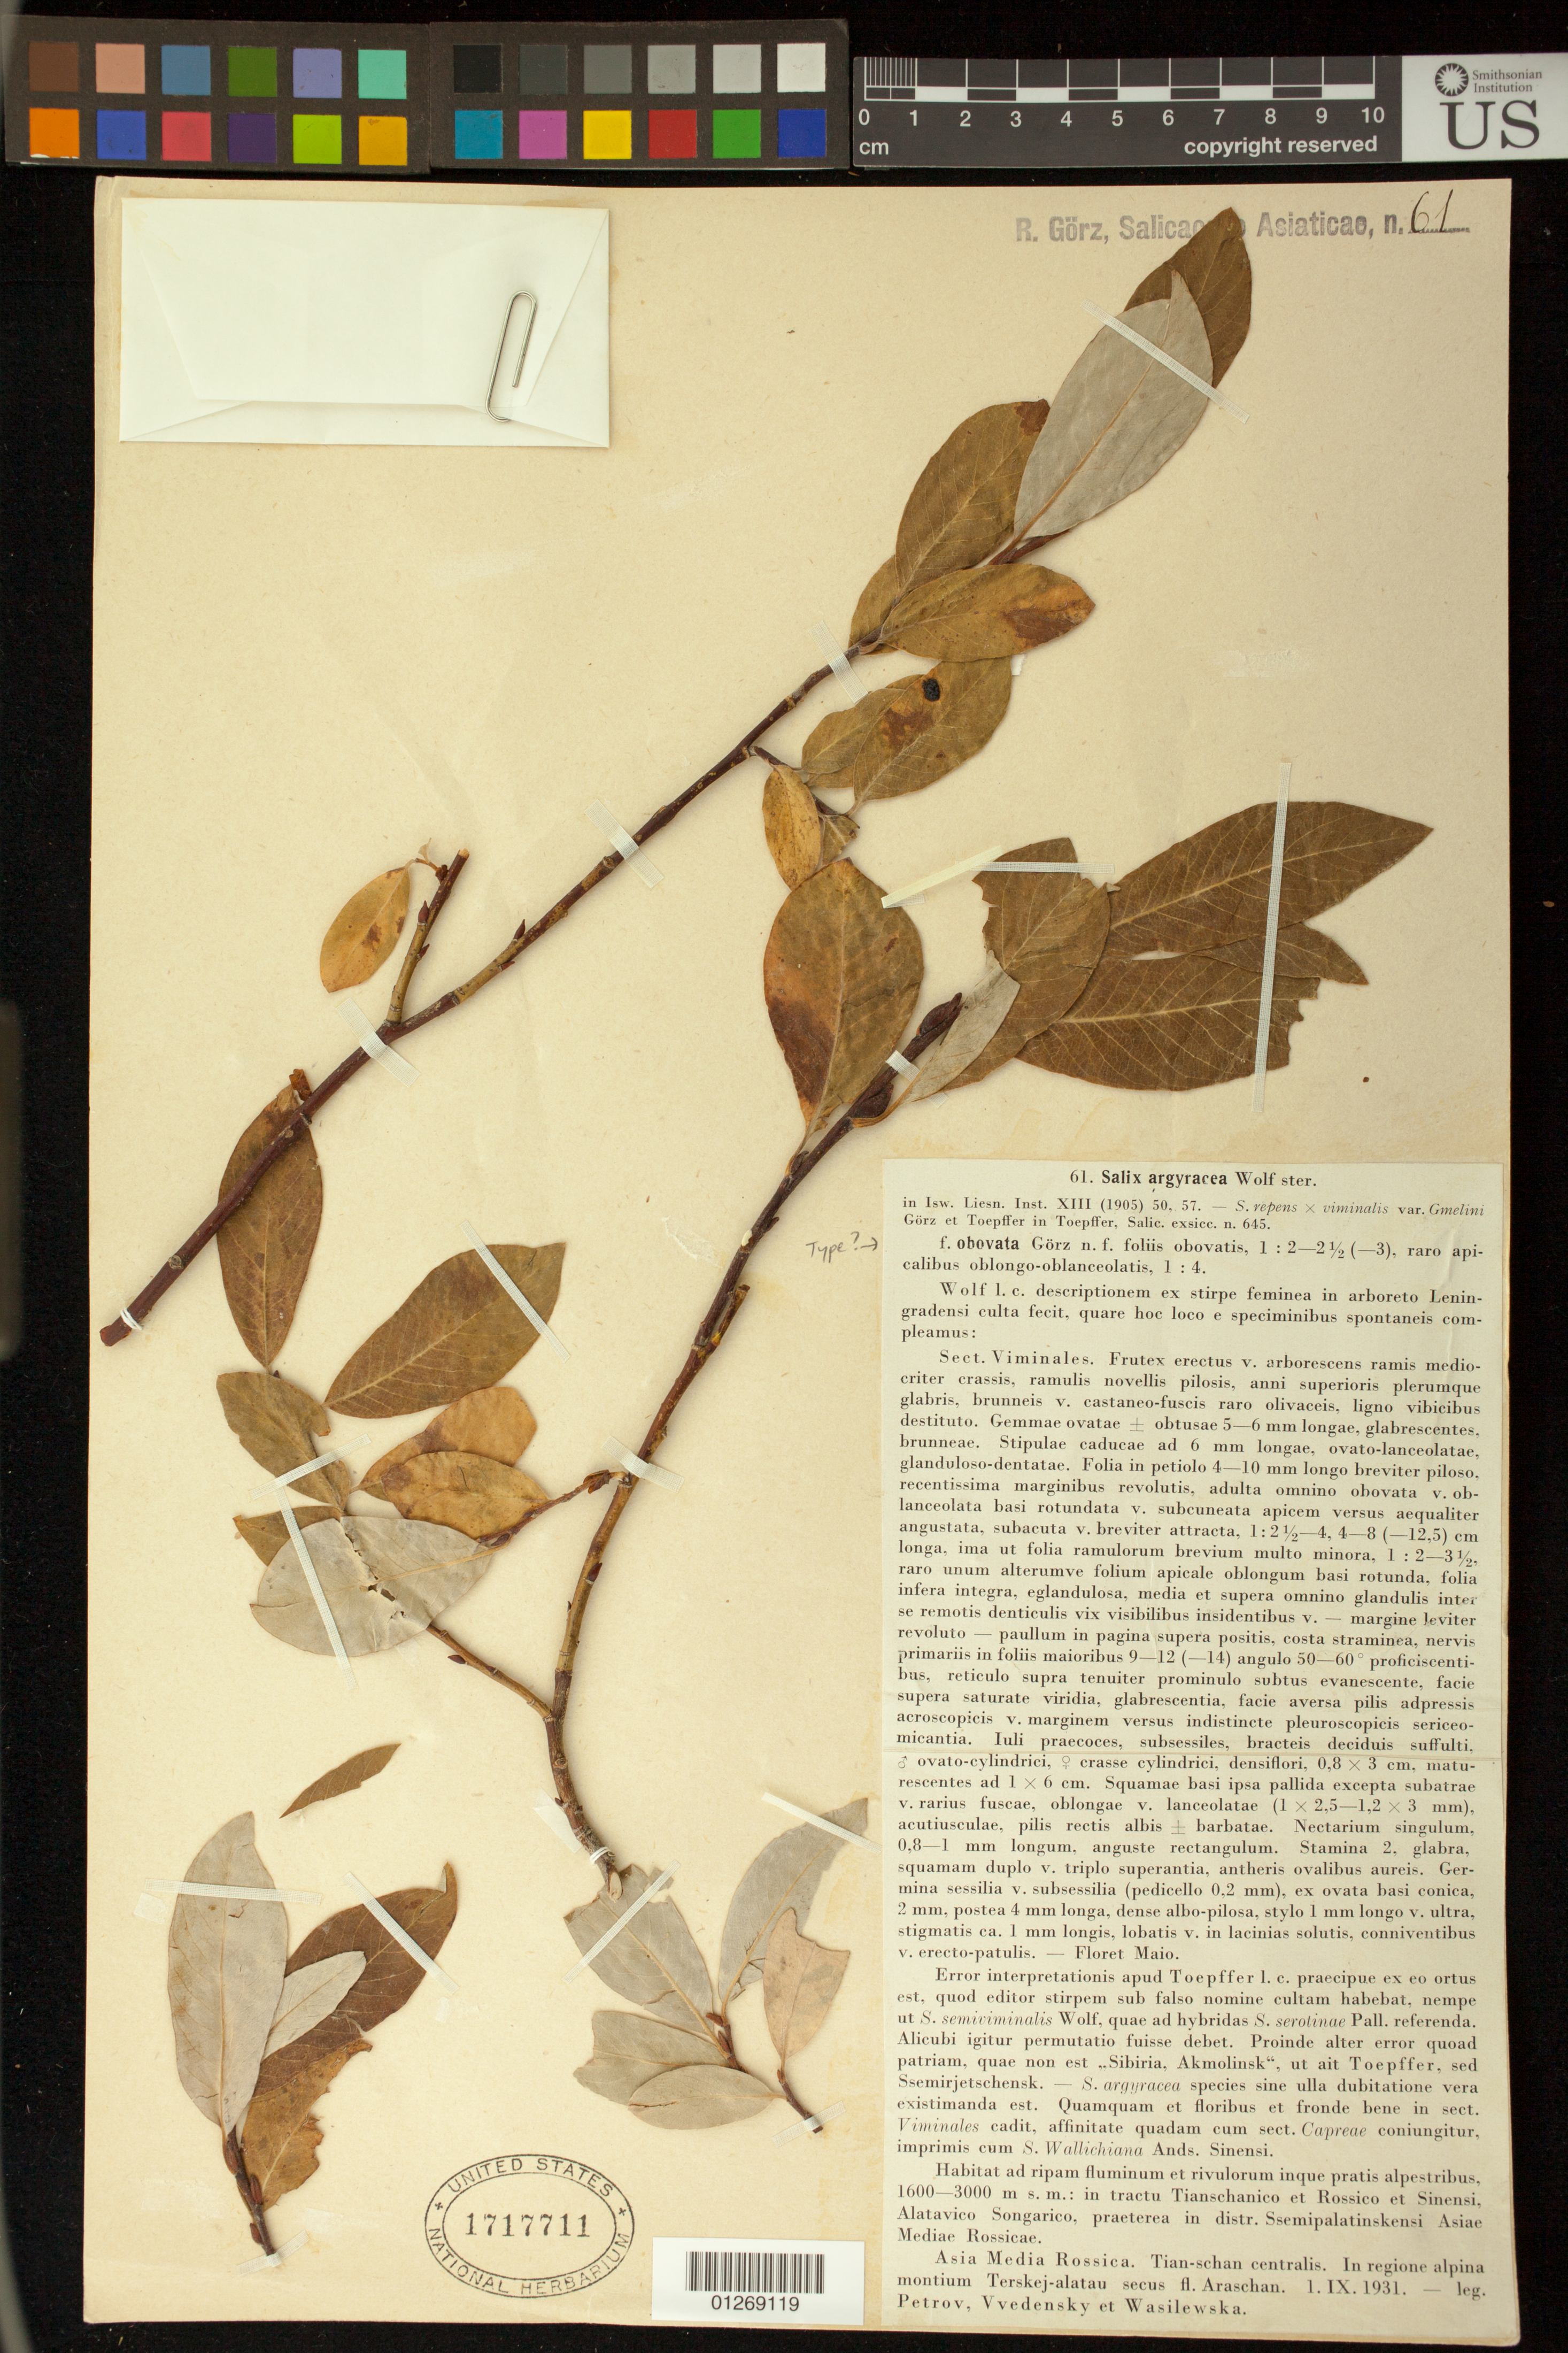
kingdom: Plantae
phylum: Tracheophyta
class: Magnoliopsida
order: Malpighiales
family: Salicaceae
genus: Salix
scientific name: Salix argyracea f. obovata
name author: Goerz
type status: Possible Type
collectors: -. Petrov, A. Vvedensky & -. Wasilewska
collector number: Salic. Asiat. 61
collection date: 1931-09-01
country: Kyrgyzstan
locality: Asia Media Rossica. Tian-schan centralis. In reigone alpina montium Terskej-alatau secus fl. Araschan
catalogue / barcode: US 1717711